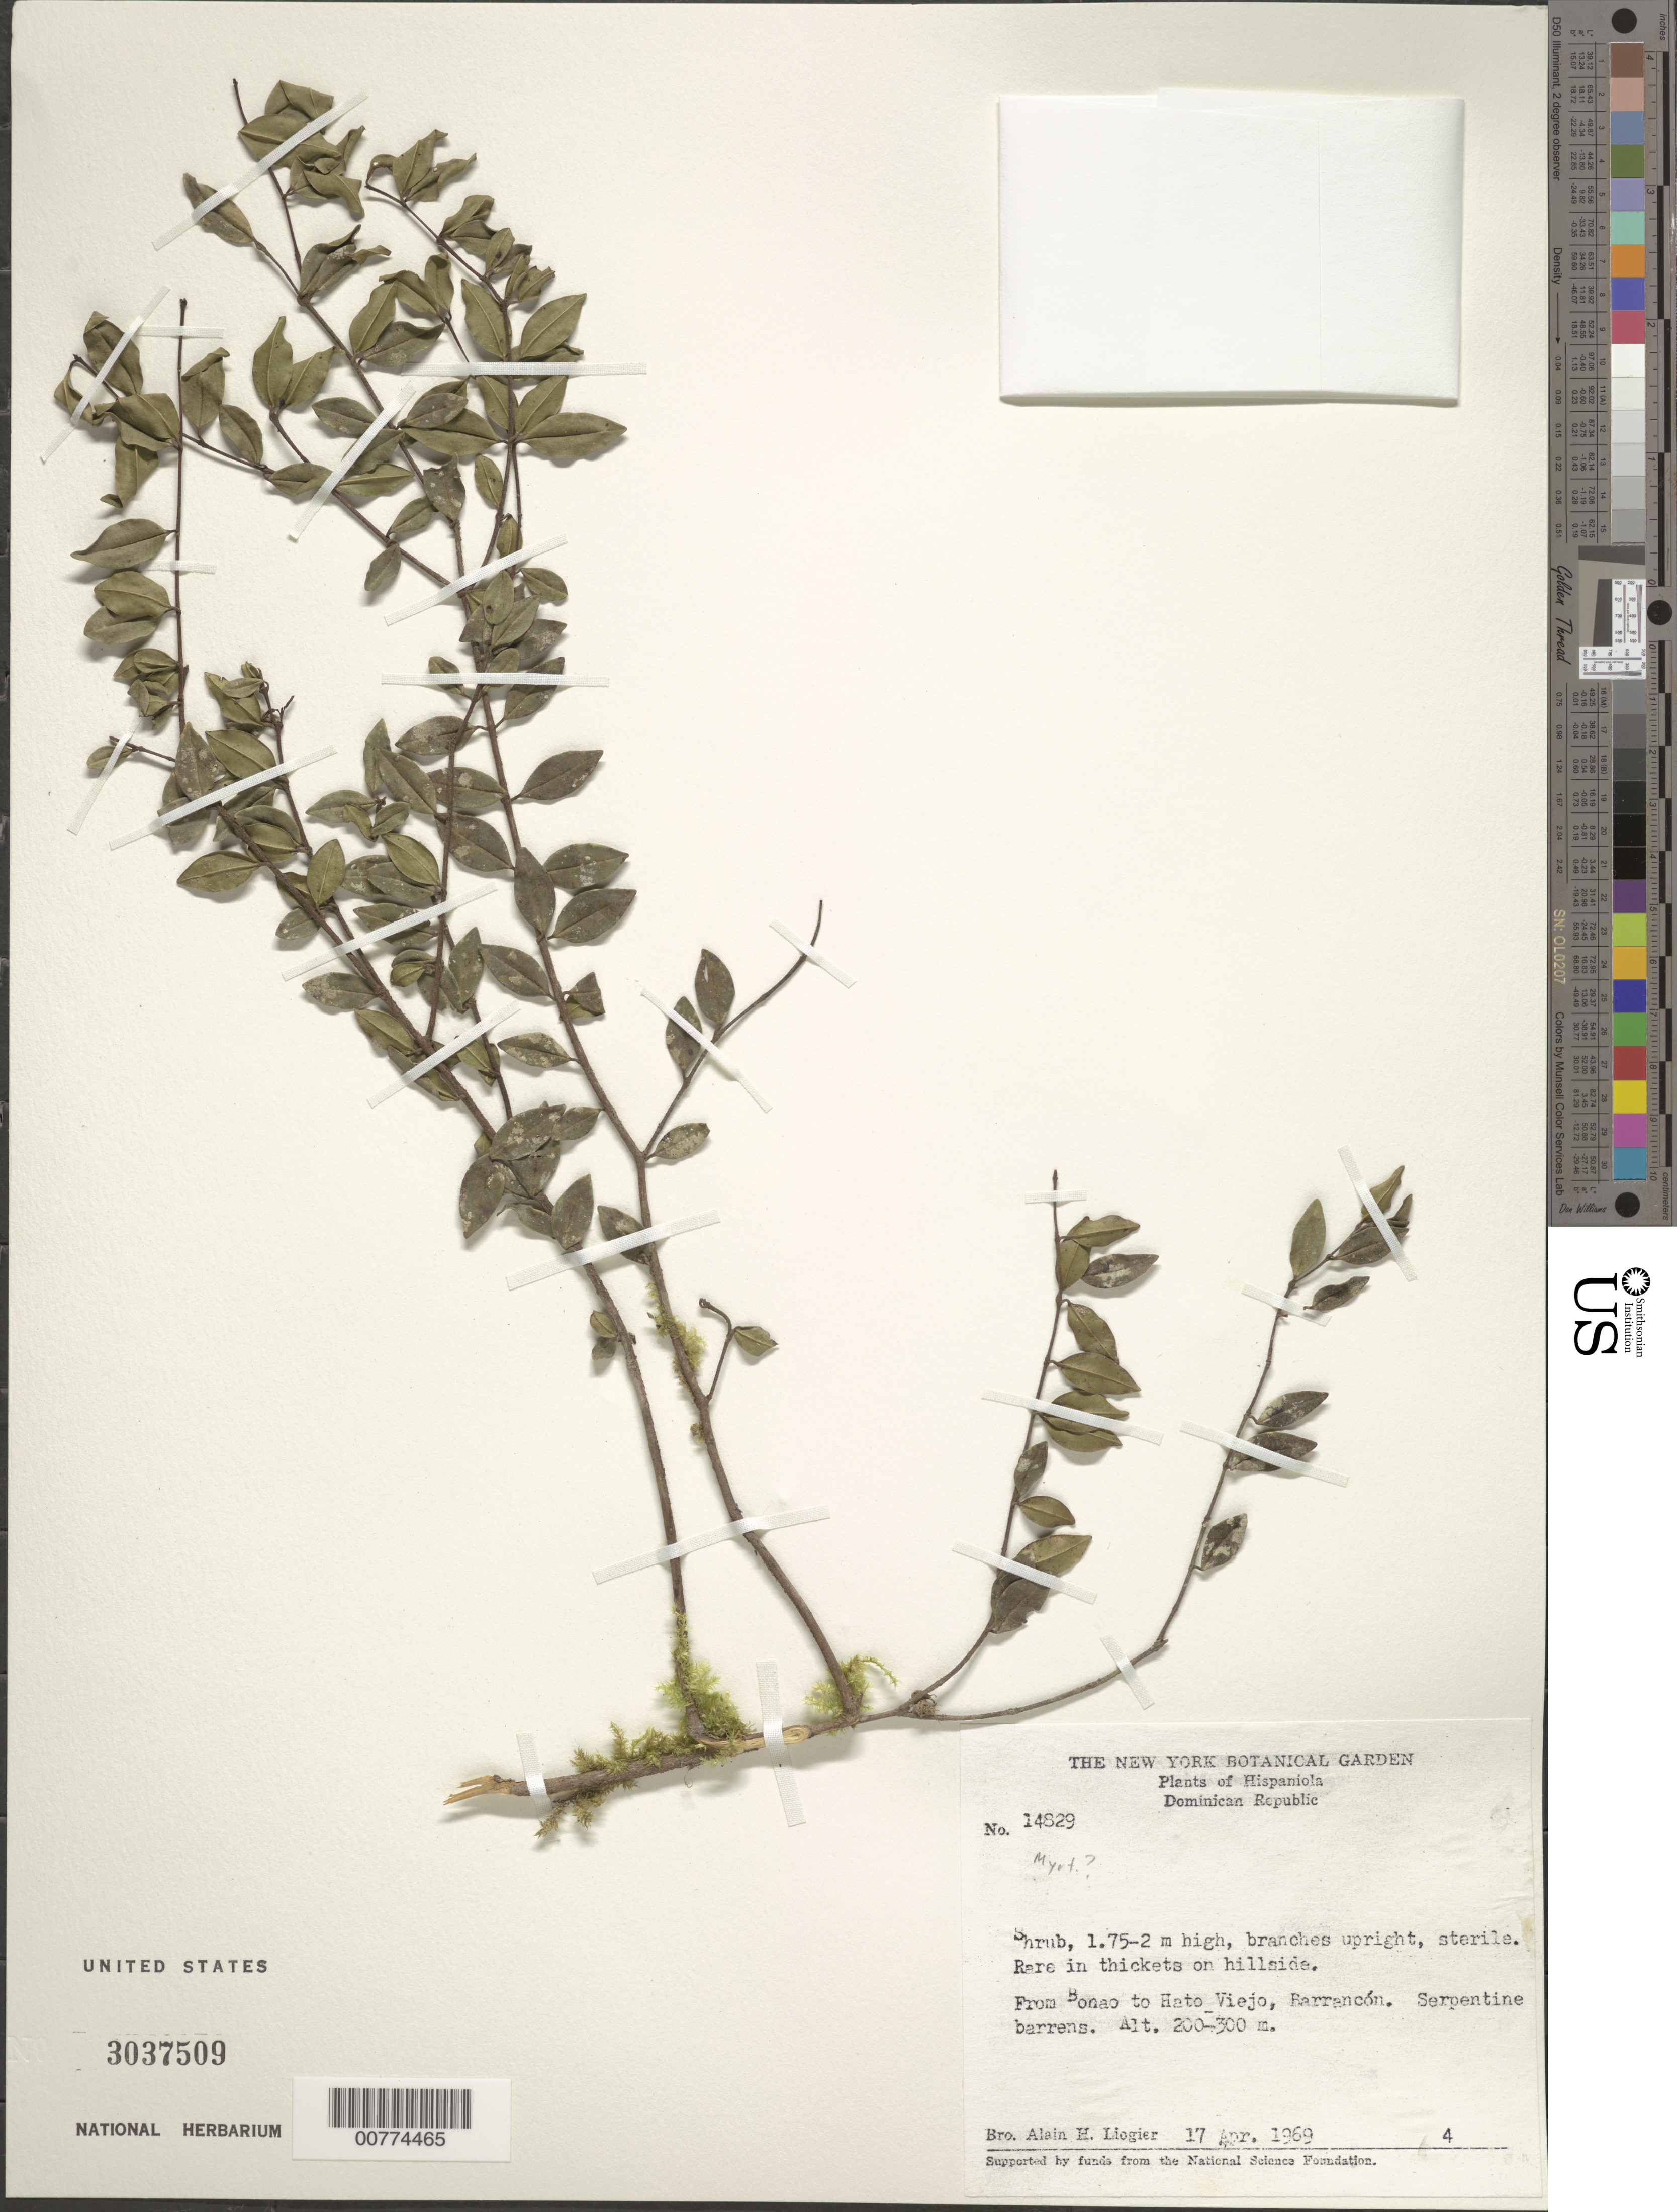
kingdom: Plantae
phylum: Tracheophyta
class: Magnoliopsida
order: Myrtales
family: Myrtaceae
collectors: A. H. Liogier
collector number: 14829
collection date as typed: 17 Apr 1969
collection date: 1969-04-17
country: Dominican Republic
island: Hispaniola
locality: Barrancón, from Bonao to Hato Viejo.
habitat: Serpentine barrens.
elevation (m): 200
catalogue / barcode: US 3037509